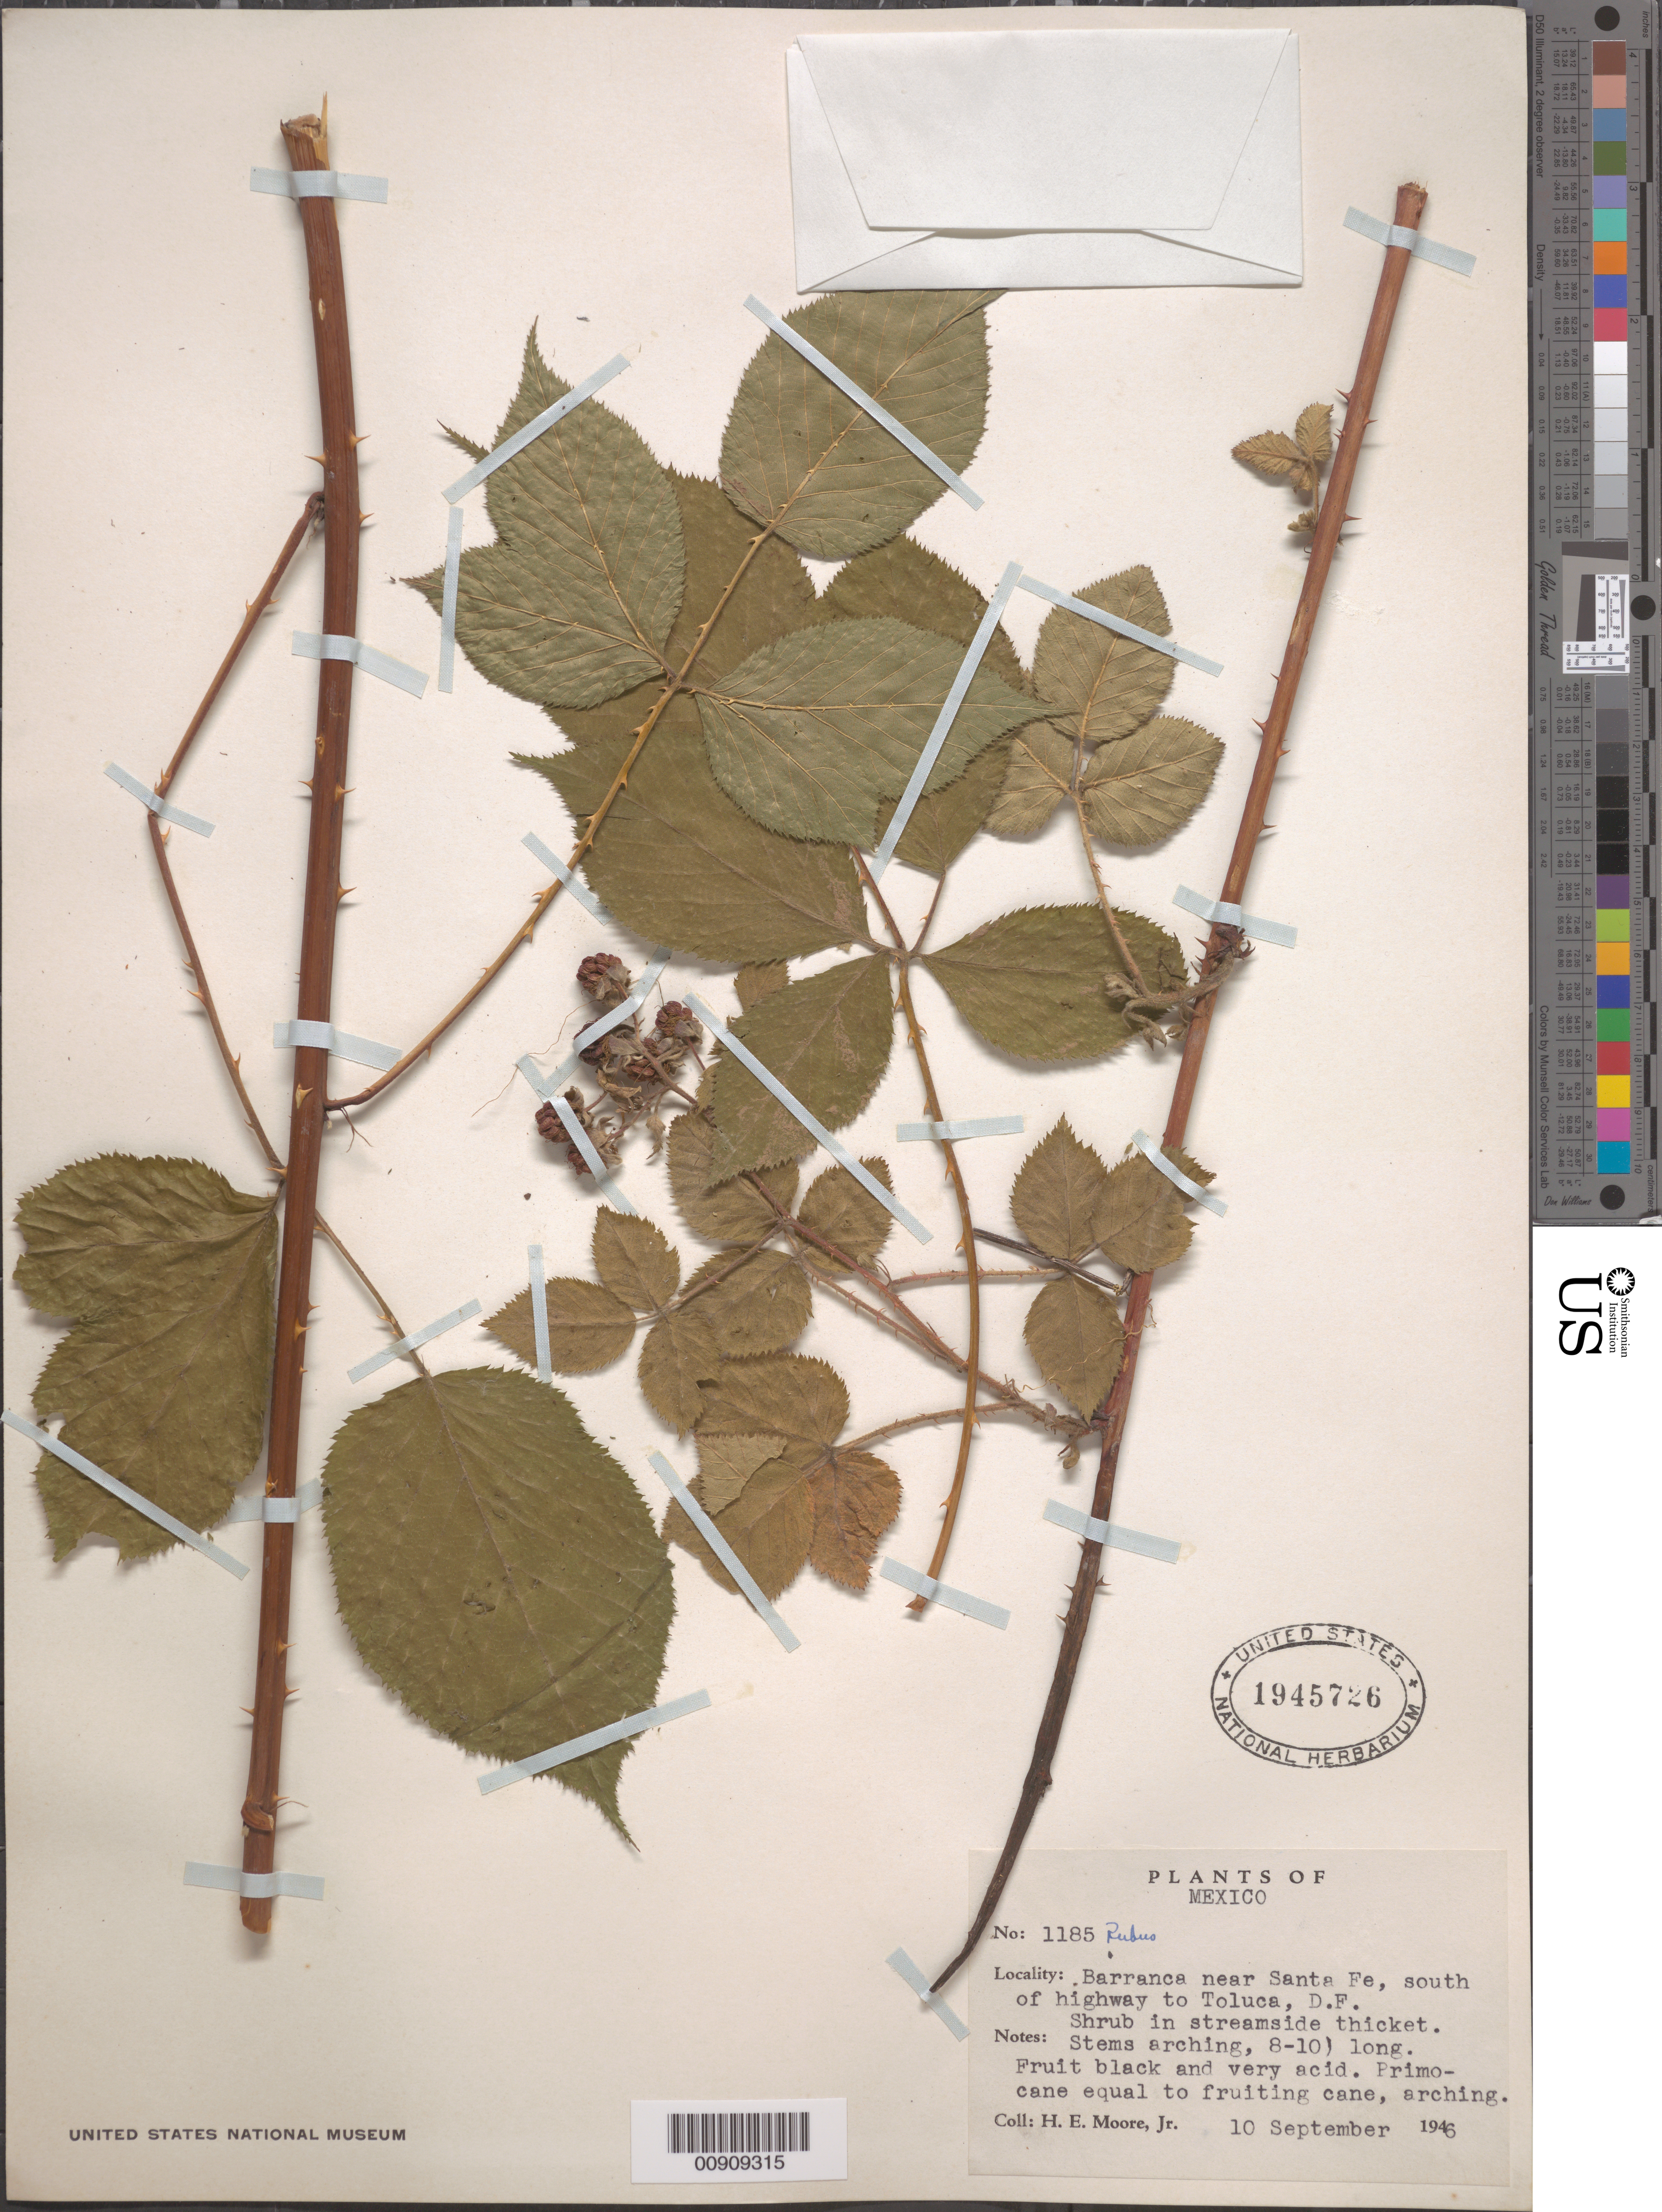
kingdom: Plantae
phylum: Tracheophyta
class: Magnoliopsida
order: Rosales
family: Rosaceae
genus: Rubus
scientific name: Rubus sp.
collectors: H. E. Moore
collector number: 1185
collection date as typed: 10 Sep 1946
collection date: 1946-09-10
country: Mexico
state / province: Distrito Federal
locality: Barranca near Santa Fé, south of highway to Toluca, D.F.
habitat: In streamside thicket.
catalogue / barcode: US 1945726